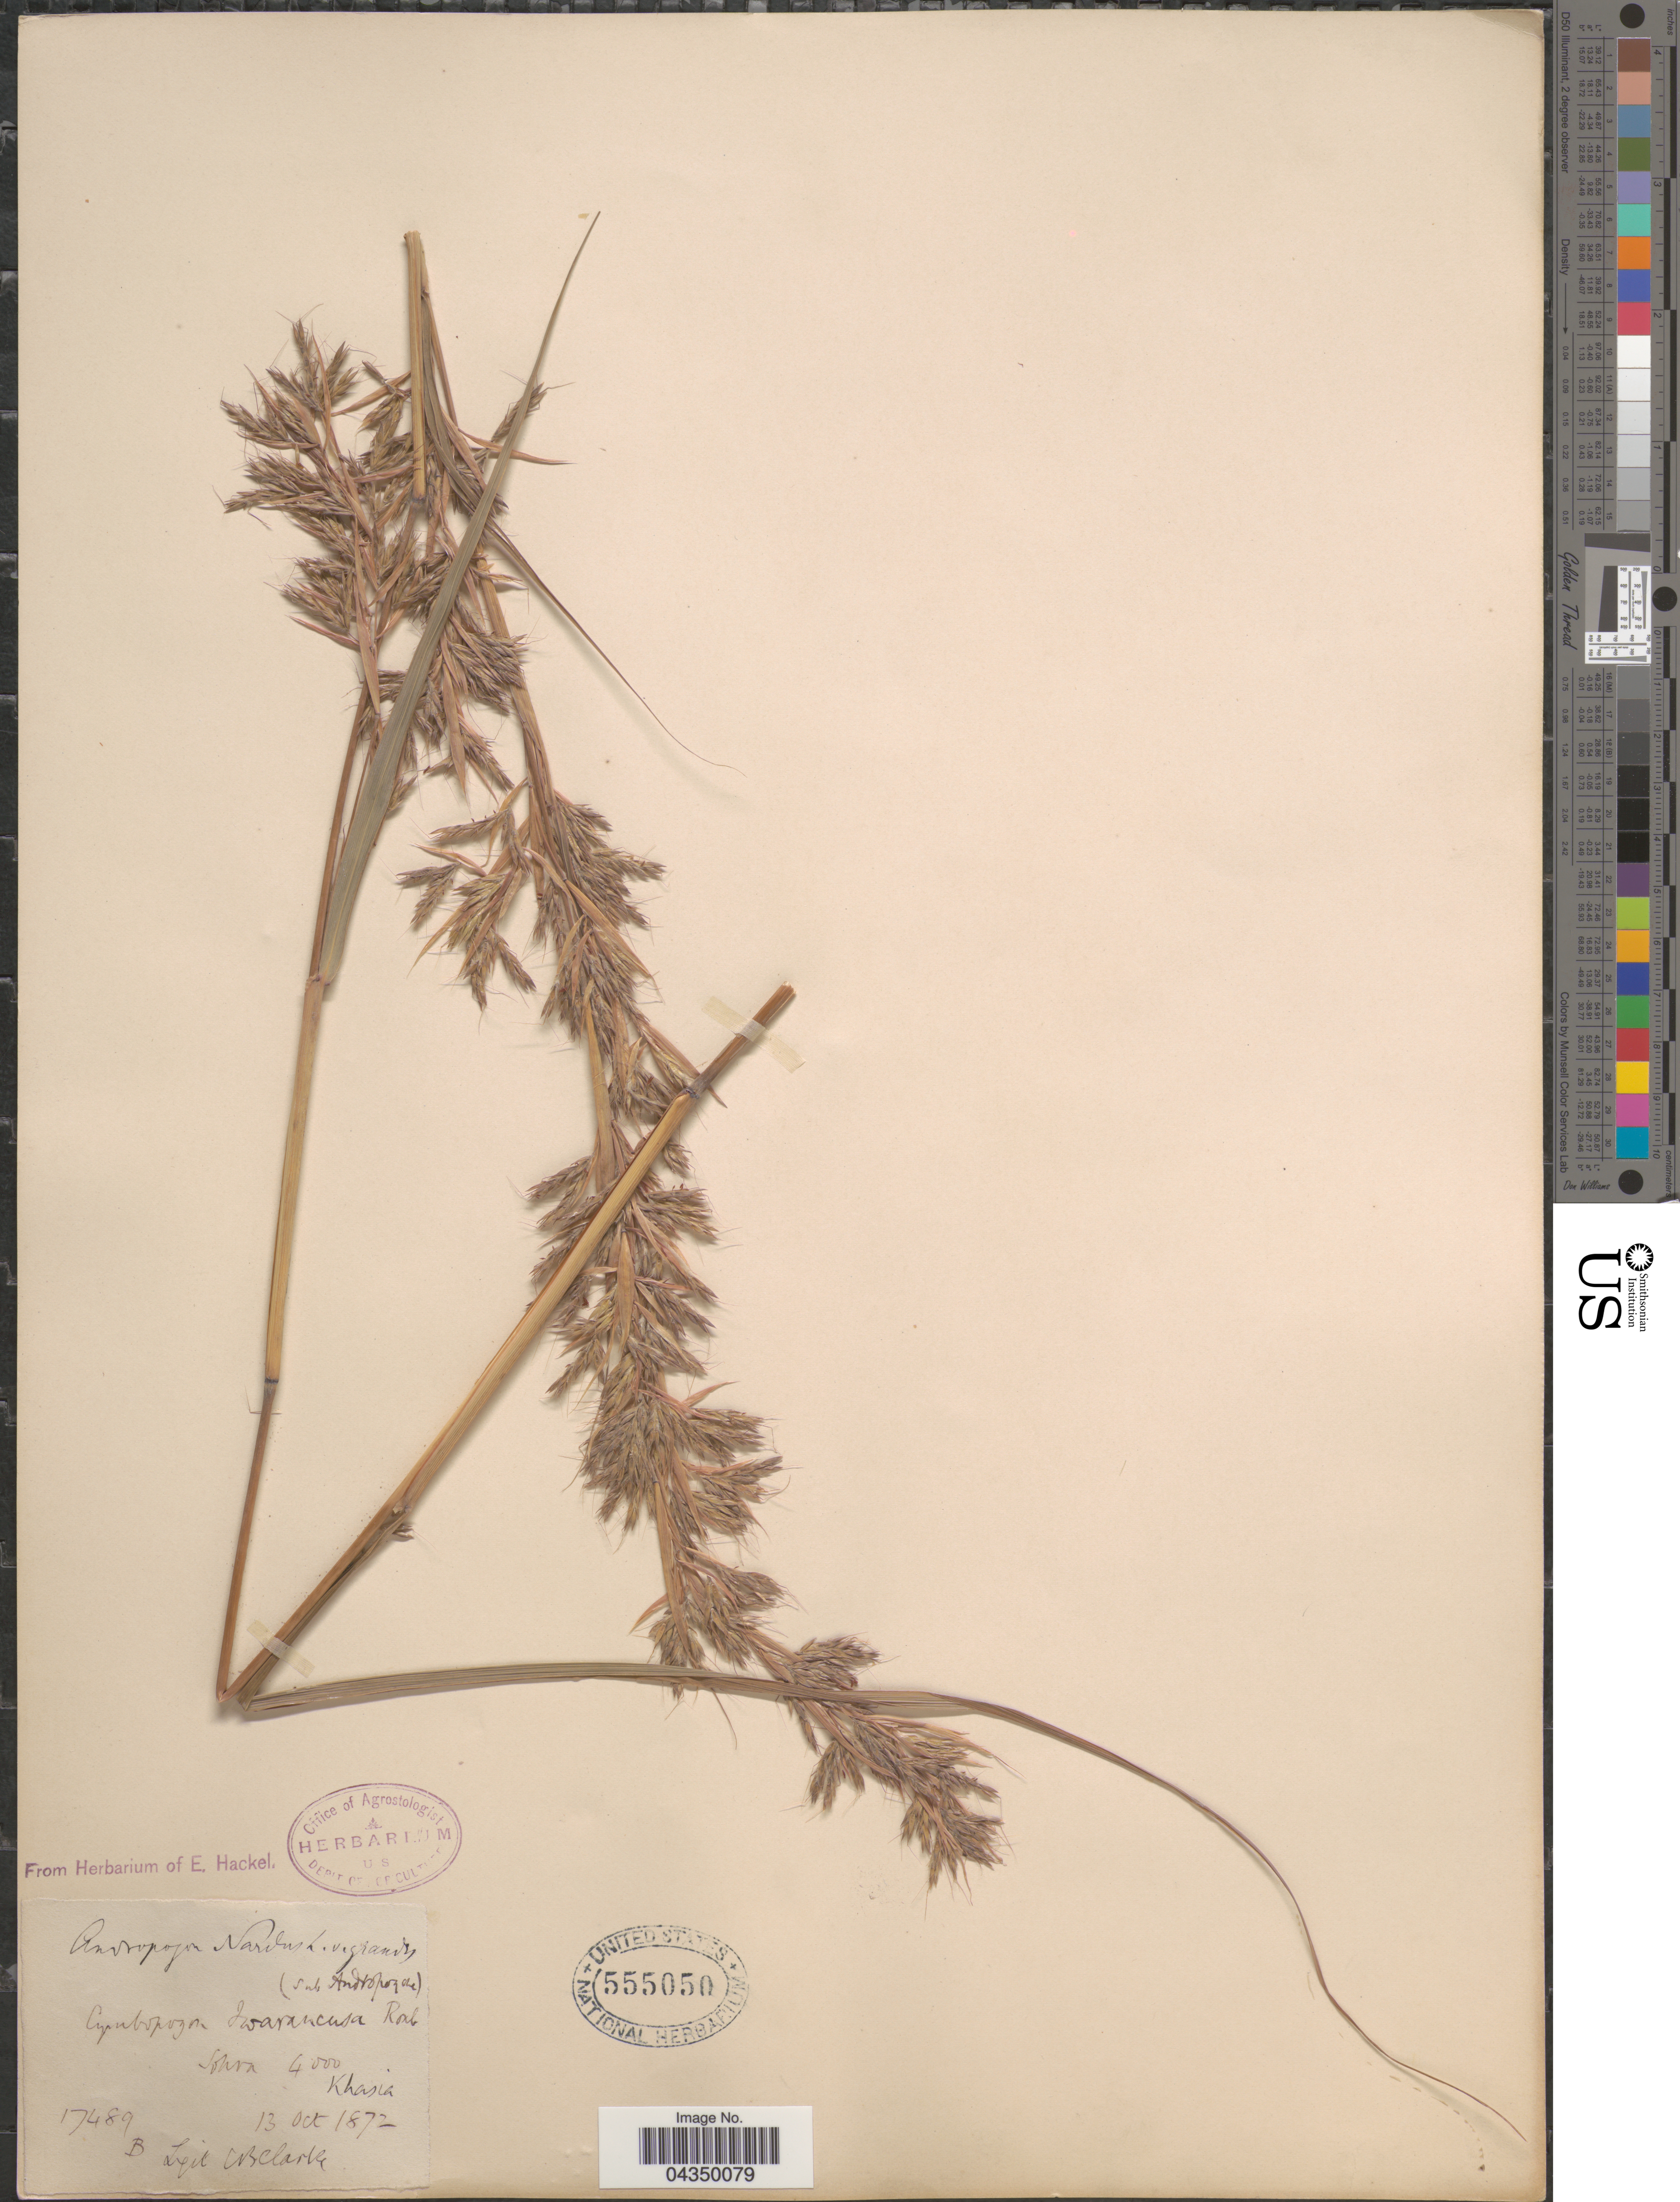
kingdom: Plantae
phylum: Tracheophyta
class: Liliopsida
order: Poales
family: Poaceae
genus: Cymbopogon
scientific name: Cymbopogon nardus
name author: (L.) Rendle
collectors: C. B. Clarke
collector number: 17489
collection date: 1872-10-13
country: India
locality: Sohra. Khasia.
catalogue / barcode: US 555050